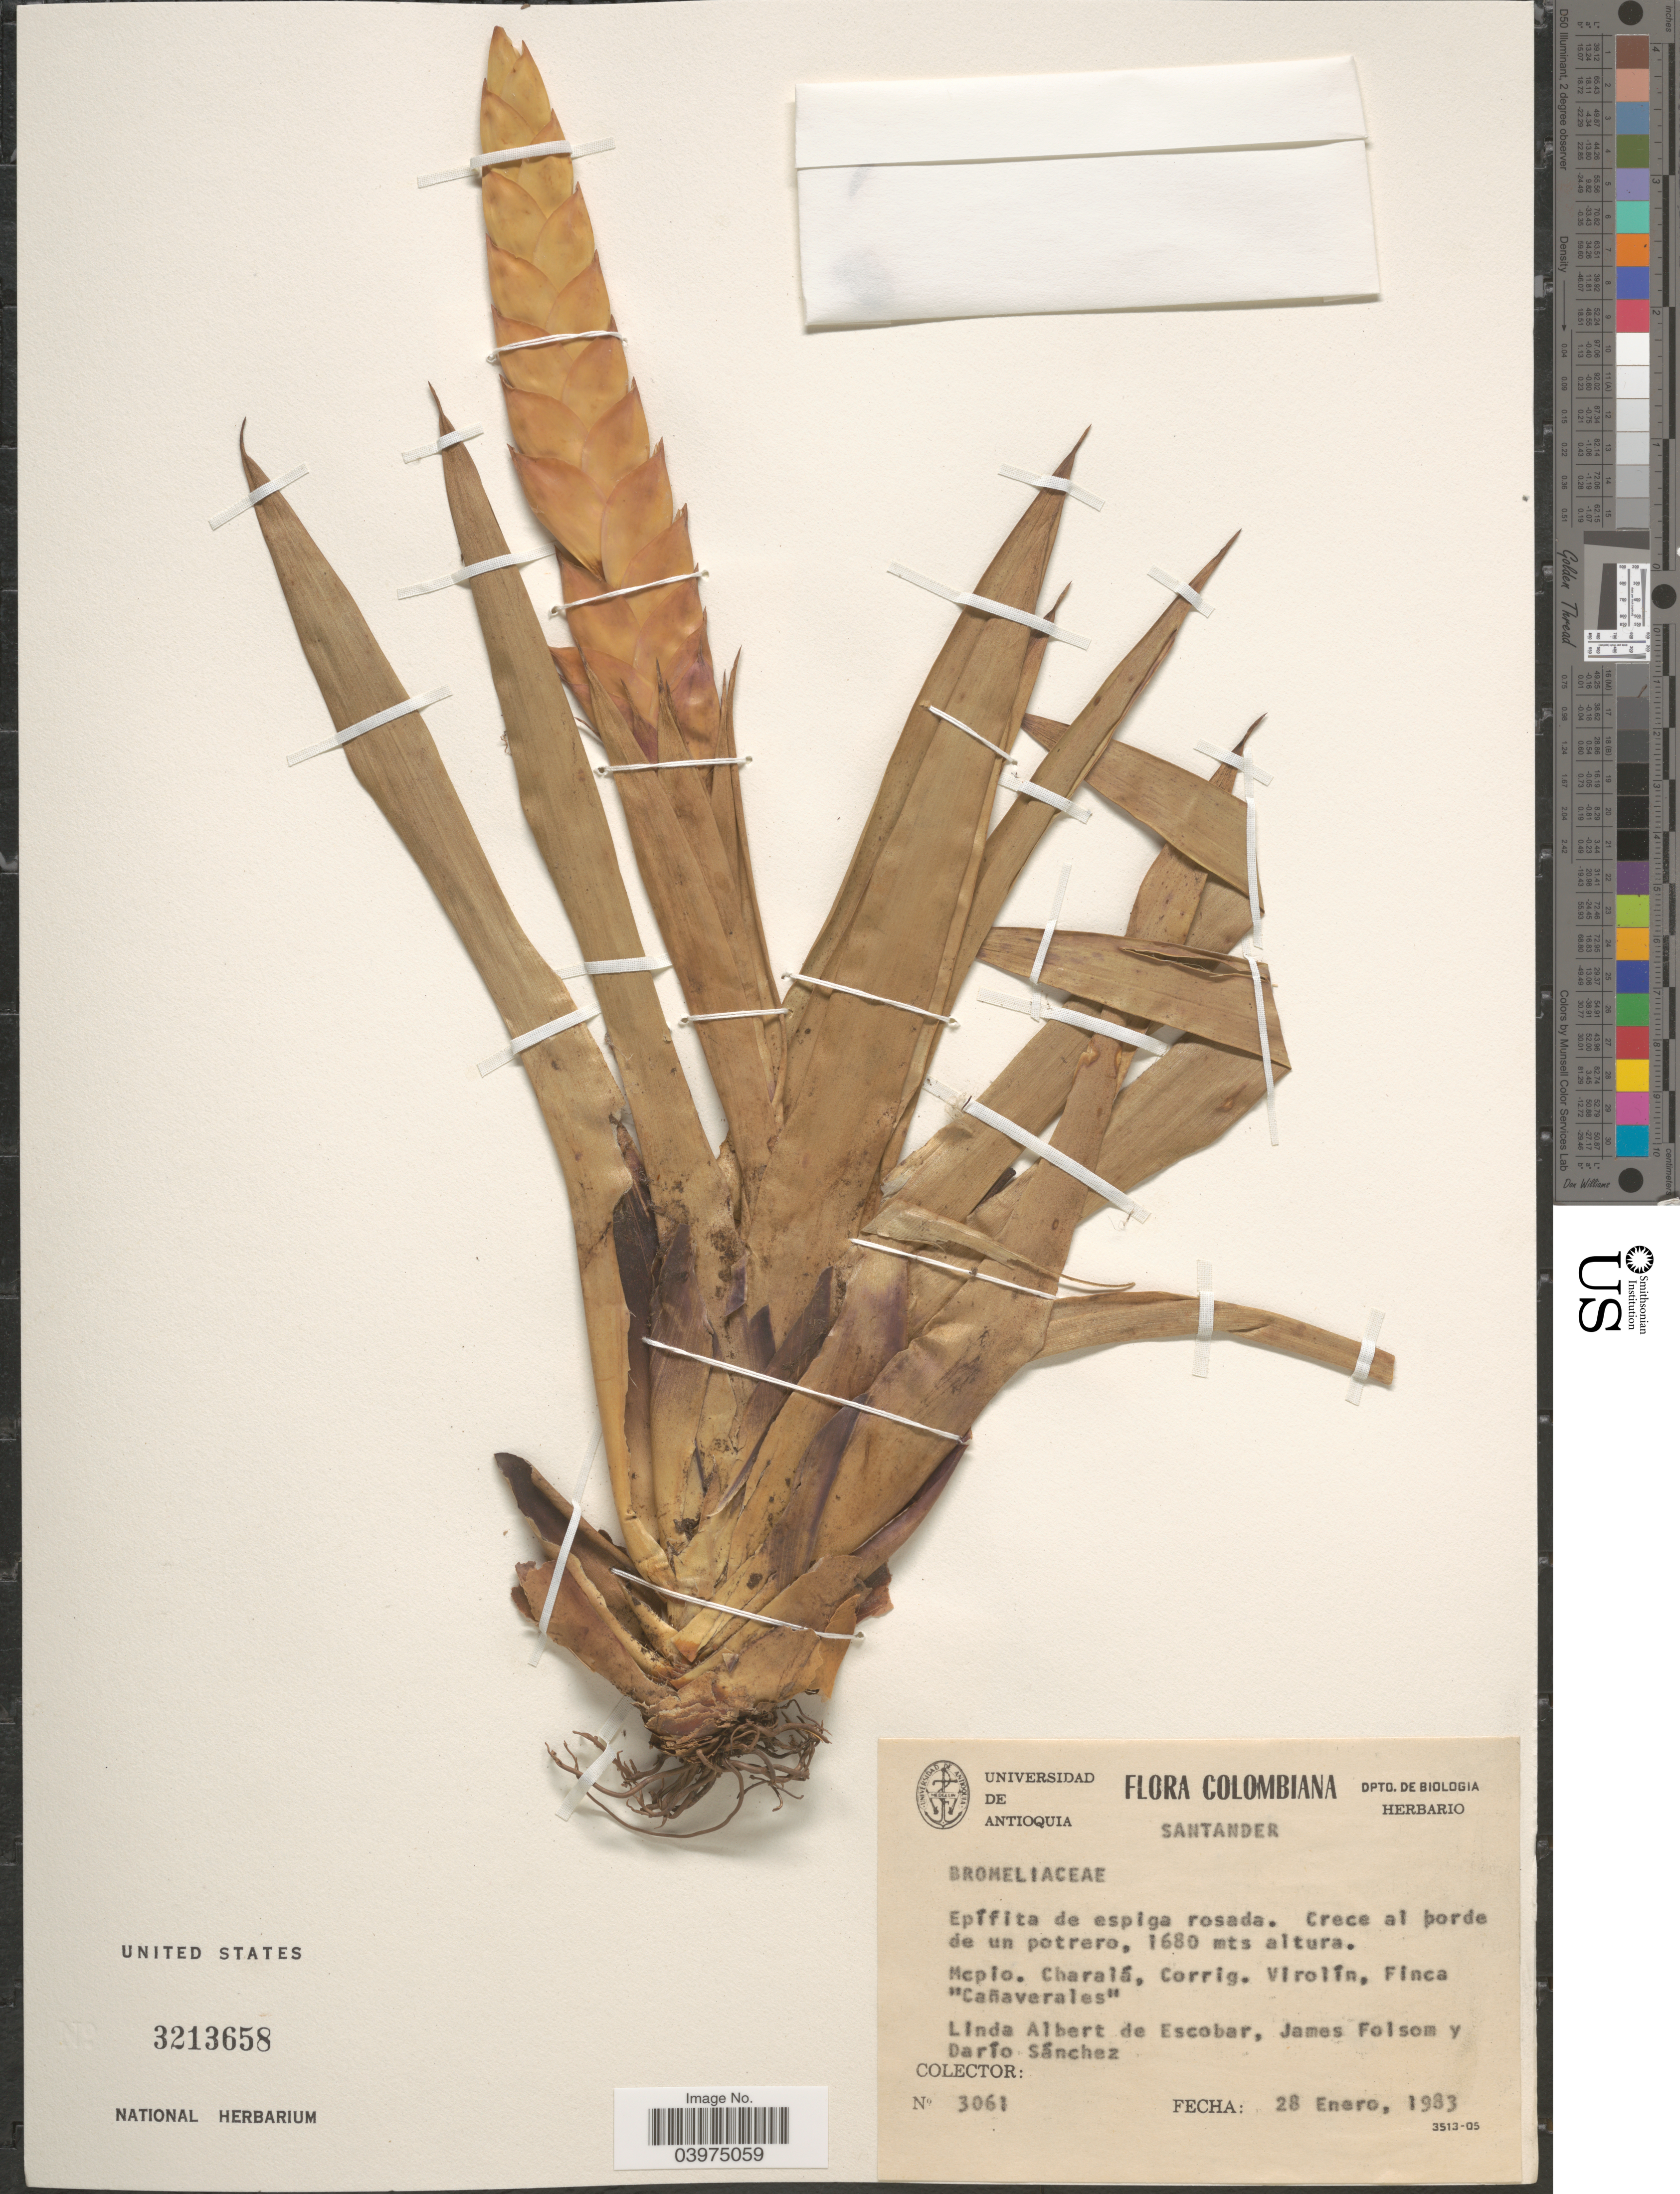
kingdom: Plantae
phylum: Tracheophyta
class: Liliopsida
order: Poales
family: Bromeliaceae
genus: Tillandsia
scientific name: Tillandsia sp.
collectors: L. K. de Escobar, J. P. Folsom & D. Sánchez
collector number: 3061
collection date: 1983-01-28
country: Colombia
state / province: Santander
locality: Mcpio. Charaiá, Corrig. Virolín, Finca "Cañaverales".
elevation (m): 1680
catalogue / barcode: US 3213658